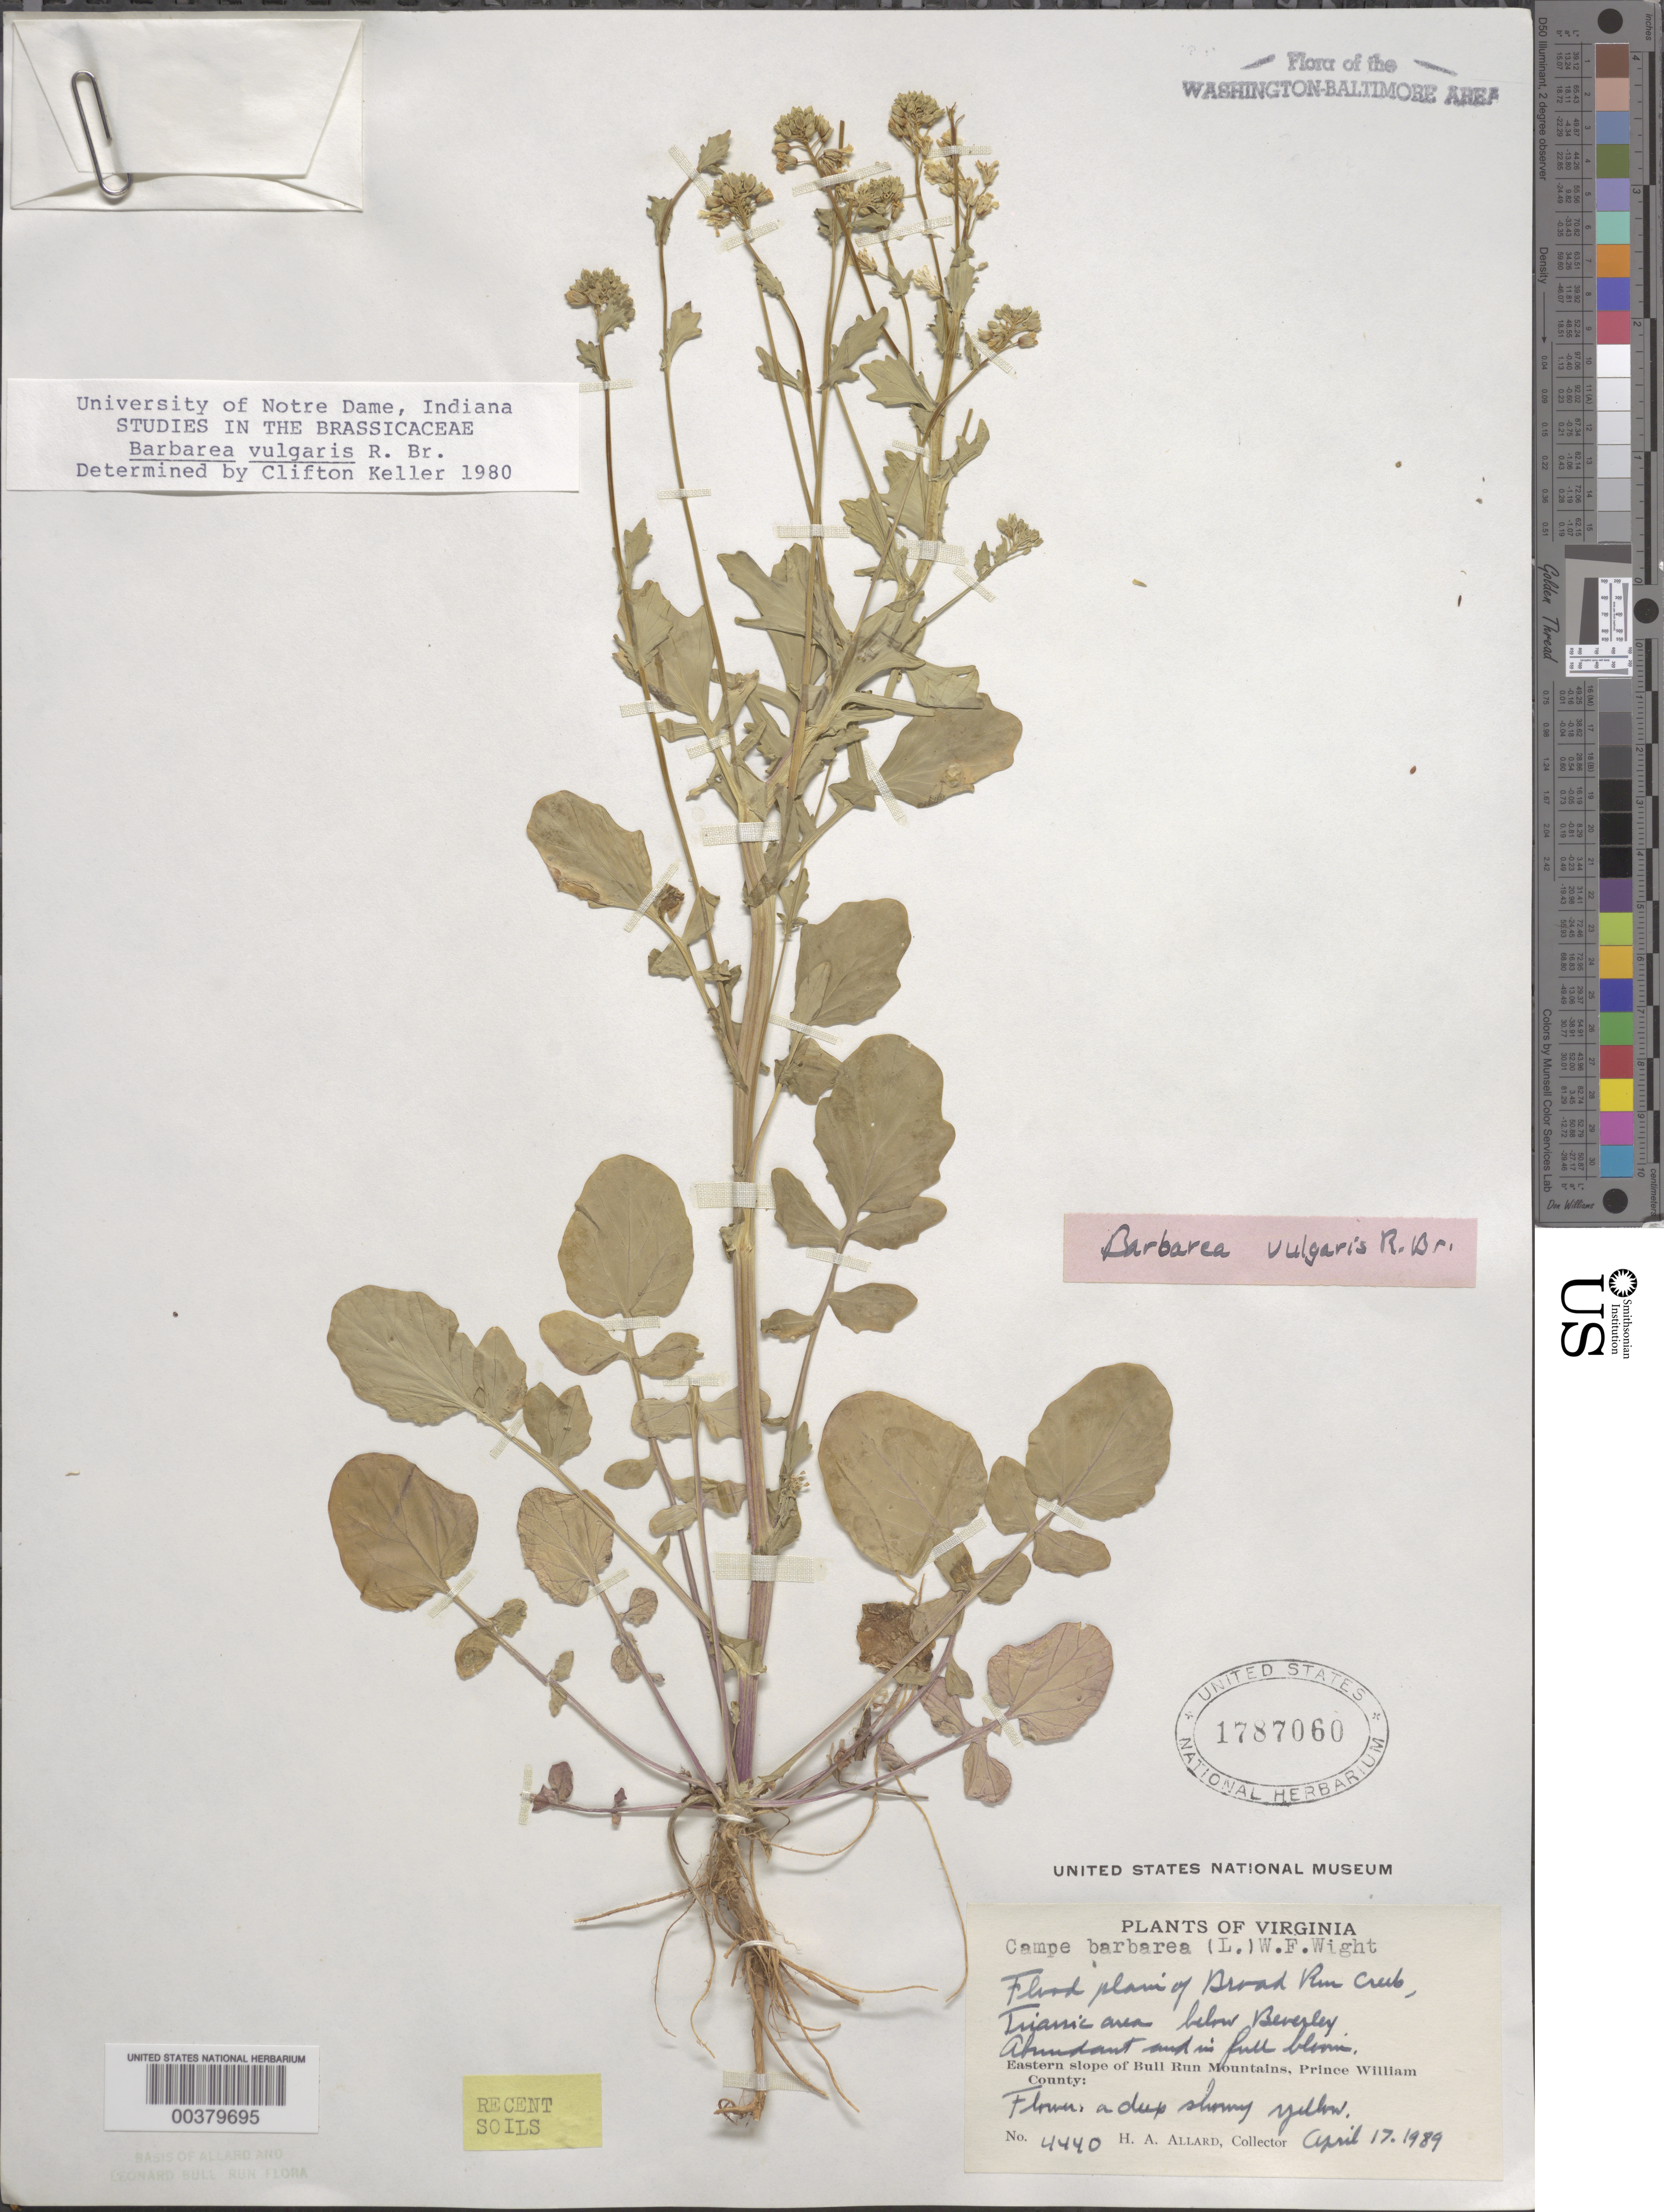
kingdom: Plantae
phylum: Tracheophyta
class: Magnoliopsida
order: Brassicales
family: Brassicaceae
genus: Barbarea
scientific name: Barbarea vulgaris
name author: W.T. Aiton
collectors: H. A. Allard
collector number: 4440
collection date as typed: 17 Apr 1889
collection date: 1889-04-17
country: United States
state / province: Virginia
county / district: Prince William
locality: Broad Run below Beverley Mill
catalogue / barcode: US 1787060